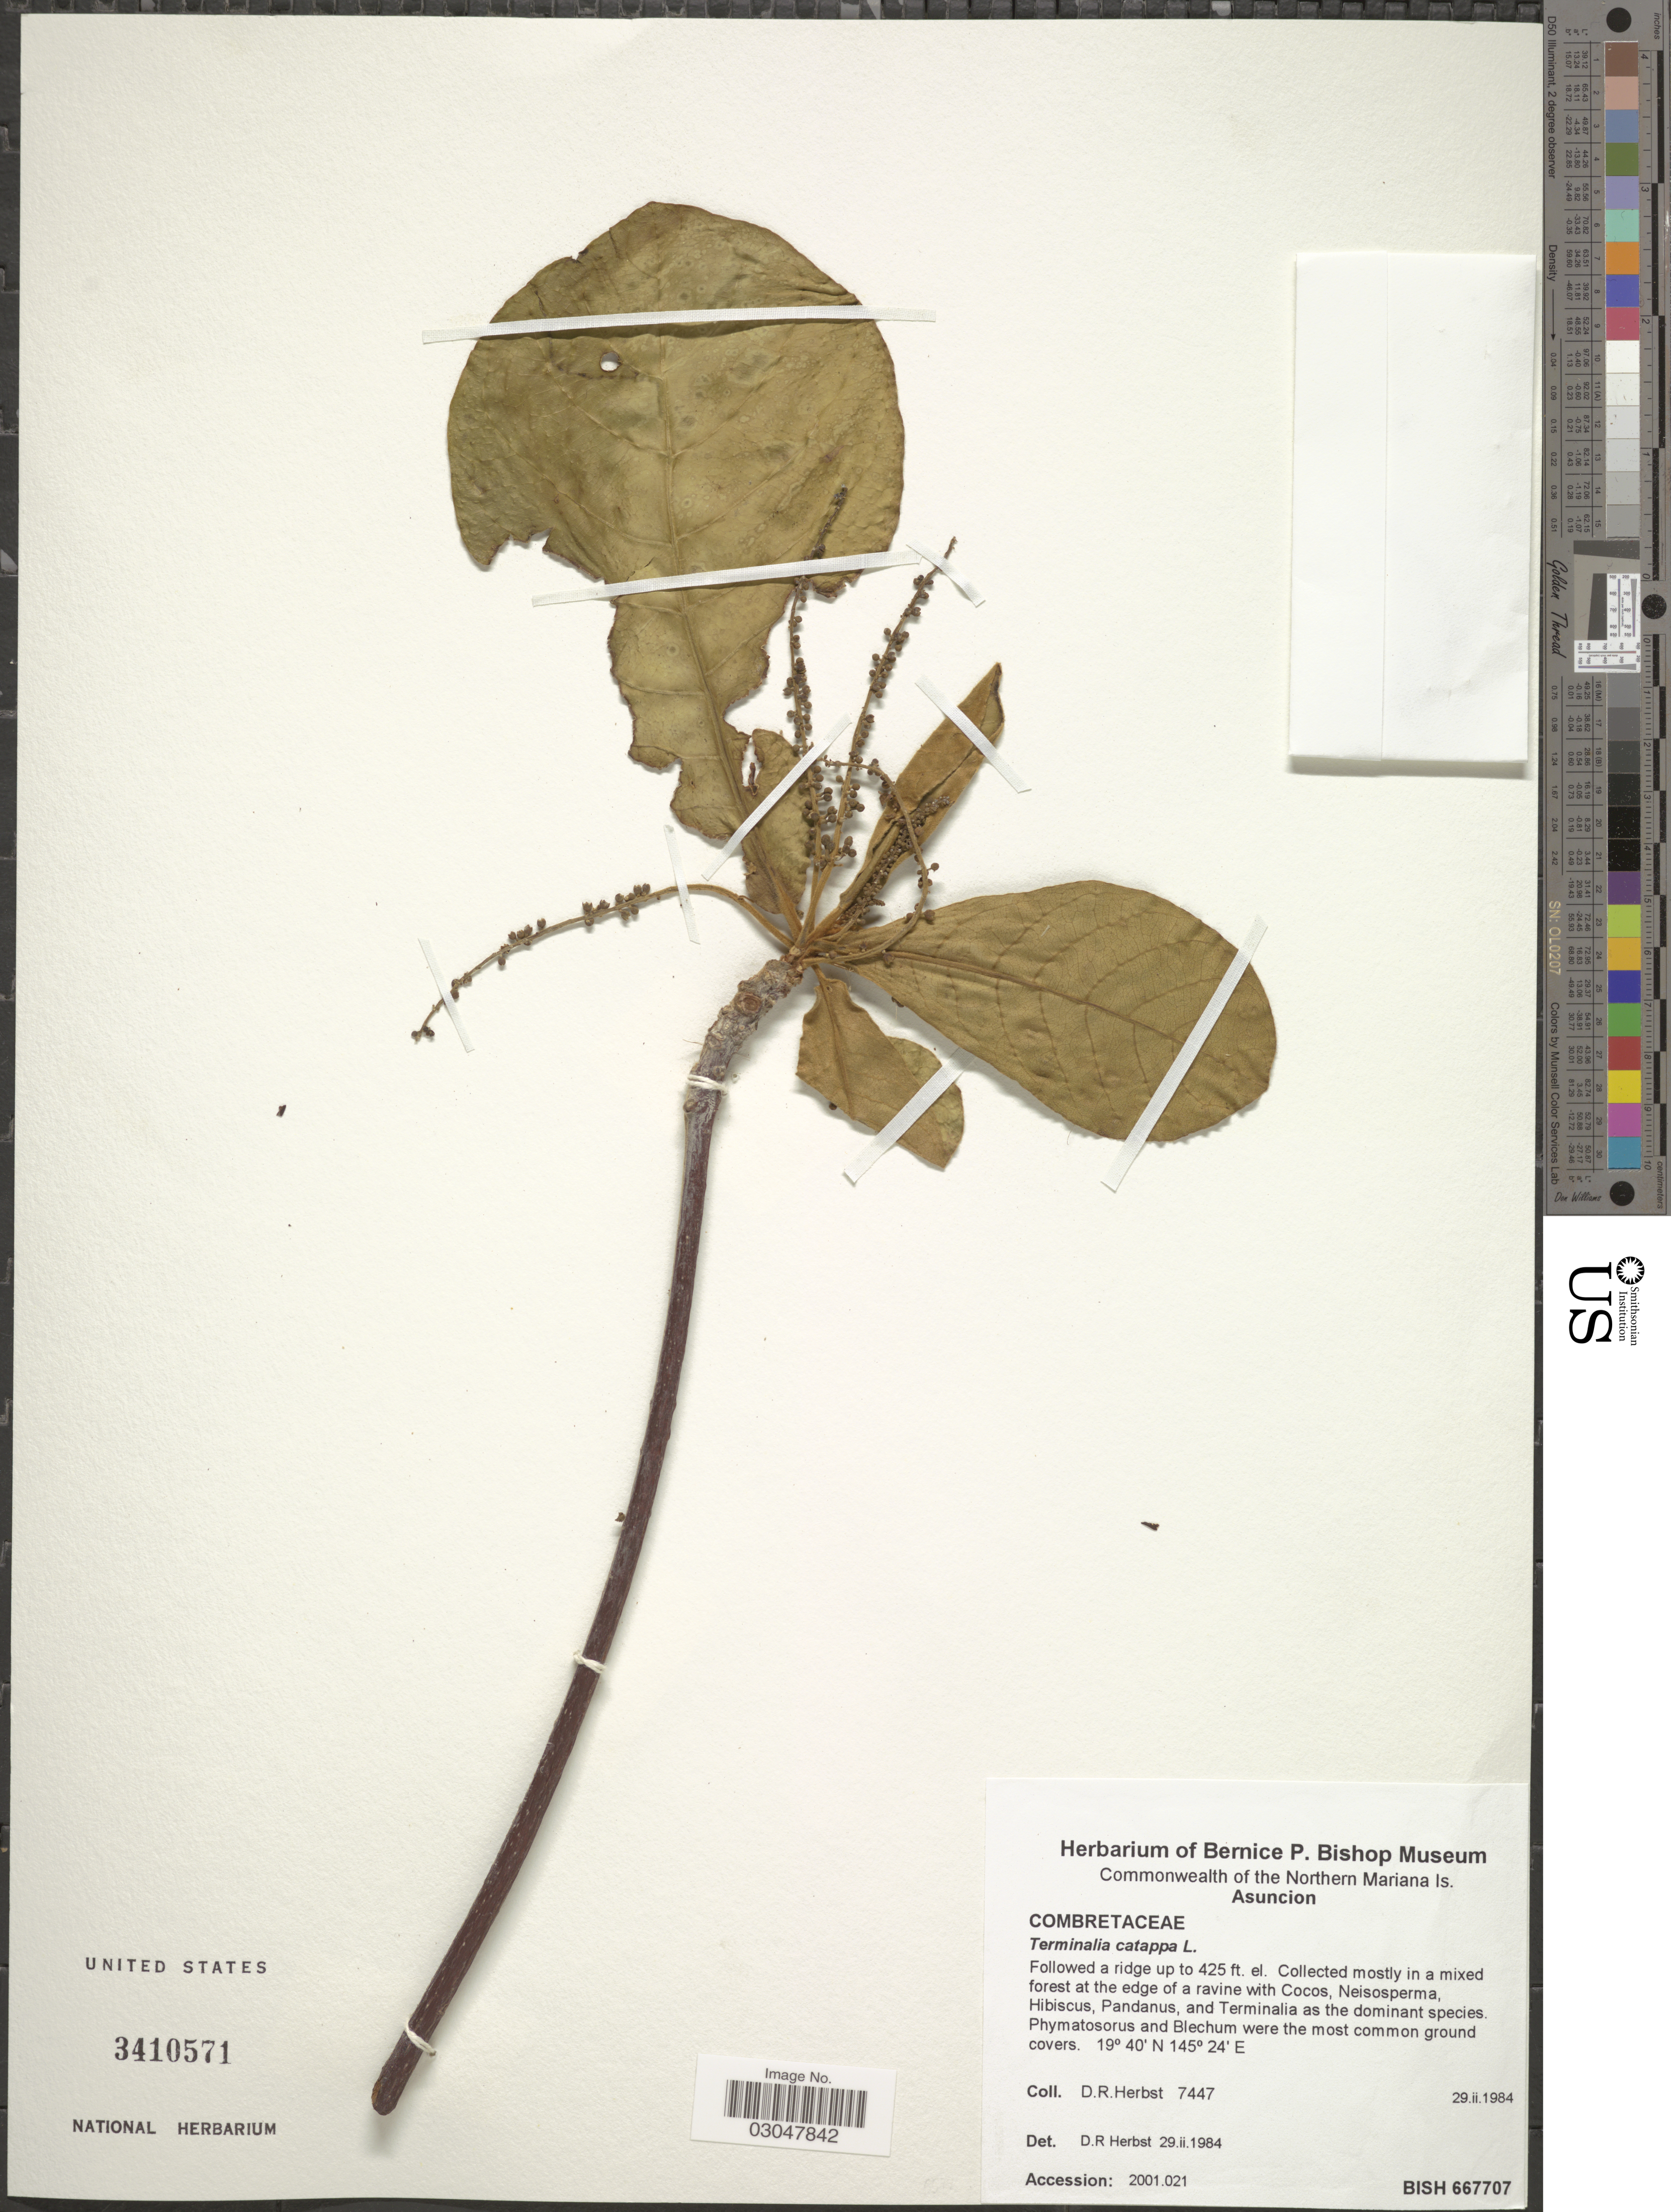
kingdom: Plantae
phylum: Tracheophyta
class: Magnoliopsida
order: Myrtales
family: Combretaceae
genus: Terminalia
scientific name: Terminalia catappa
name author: L.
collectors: D. R. Herbst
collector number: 7447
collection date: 1984-02-29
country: Northern Mariana Islands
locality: Asuncion.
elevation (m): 130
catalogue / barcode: US 3410571